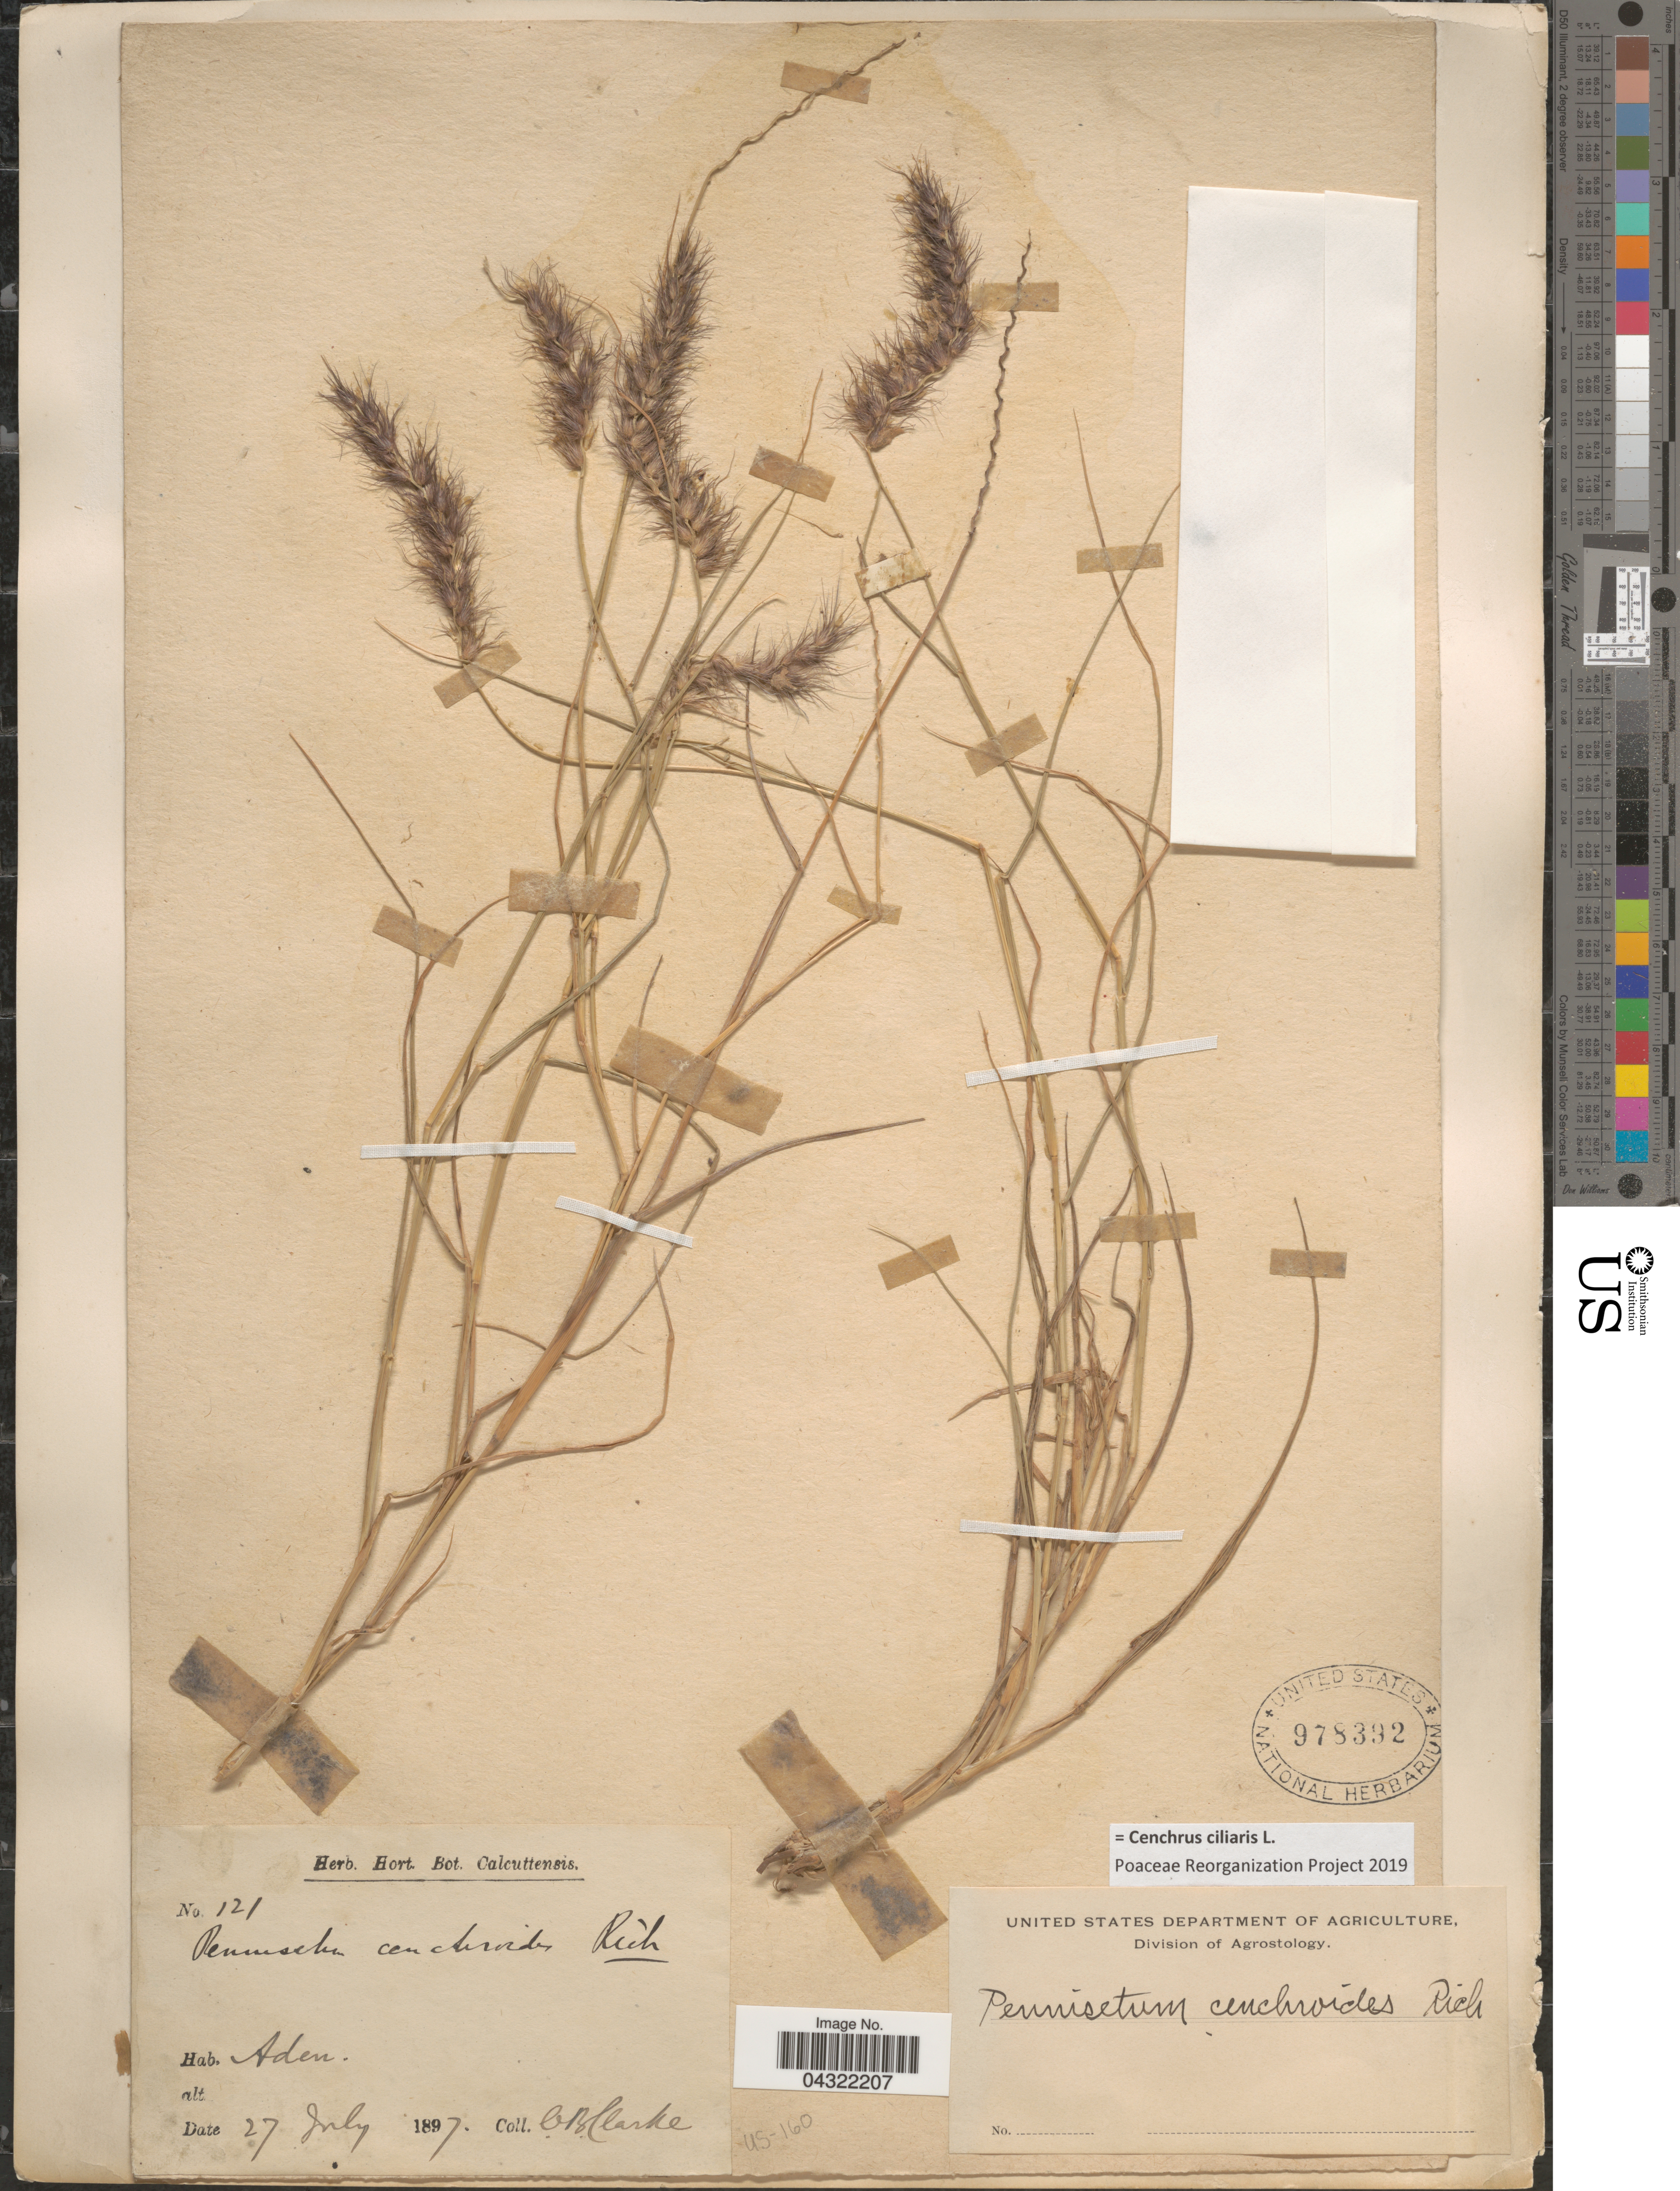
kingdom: Plantae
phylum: Tracheophyta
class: Liliopsida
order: Poales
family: Poaceae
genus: Cenchrus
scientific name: Cenchrus ciliaris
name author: L.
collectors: C. B. Clarke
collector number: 121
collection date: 1897-07-27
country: India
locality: Hort. Bot. Calcuttensis. Aden. [cultivated?]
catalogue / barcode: US 978392